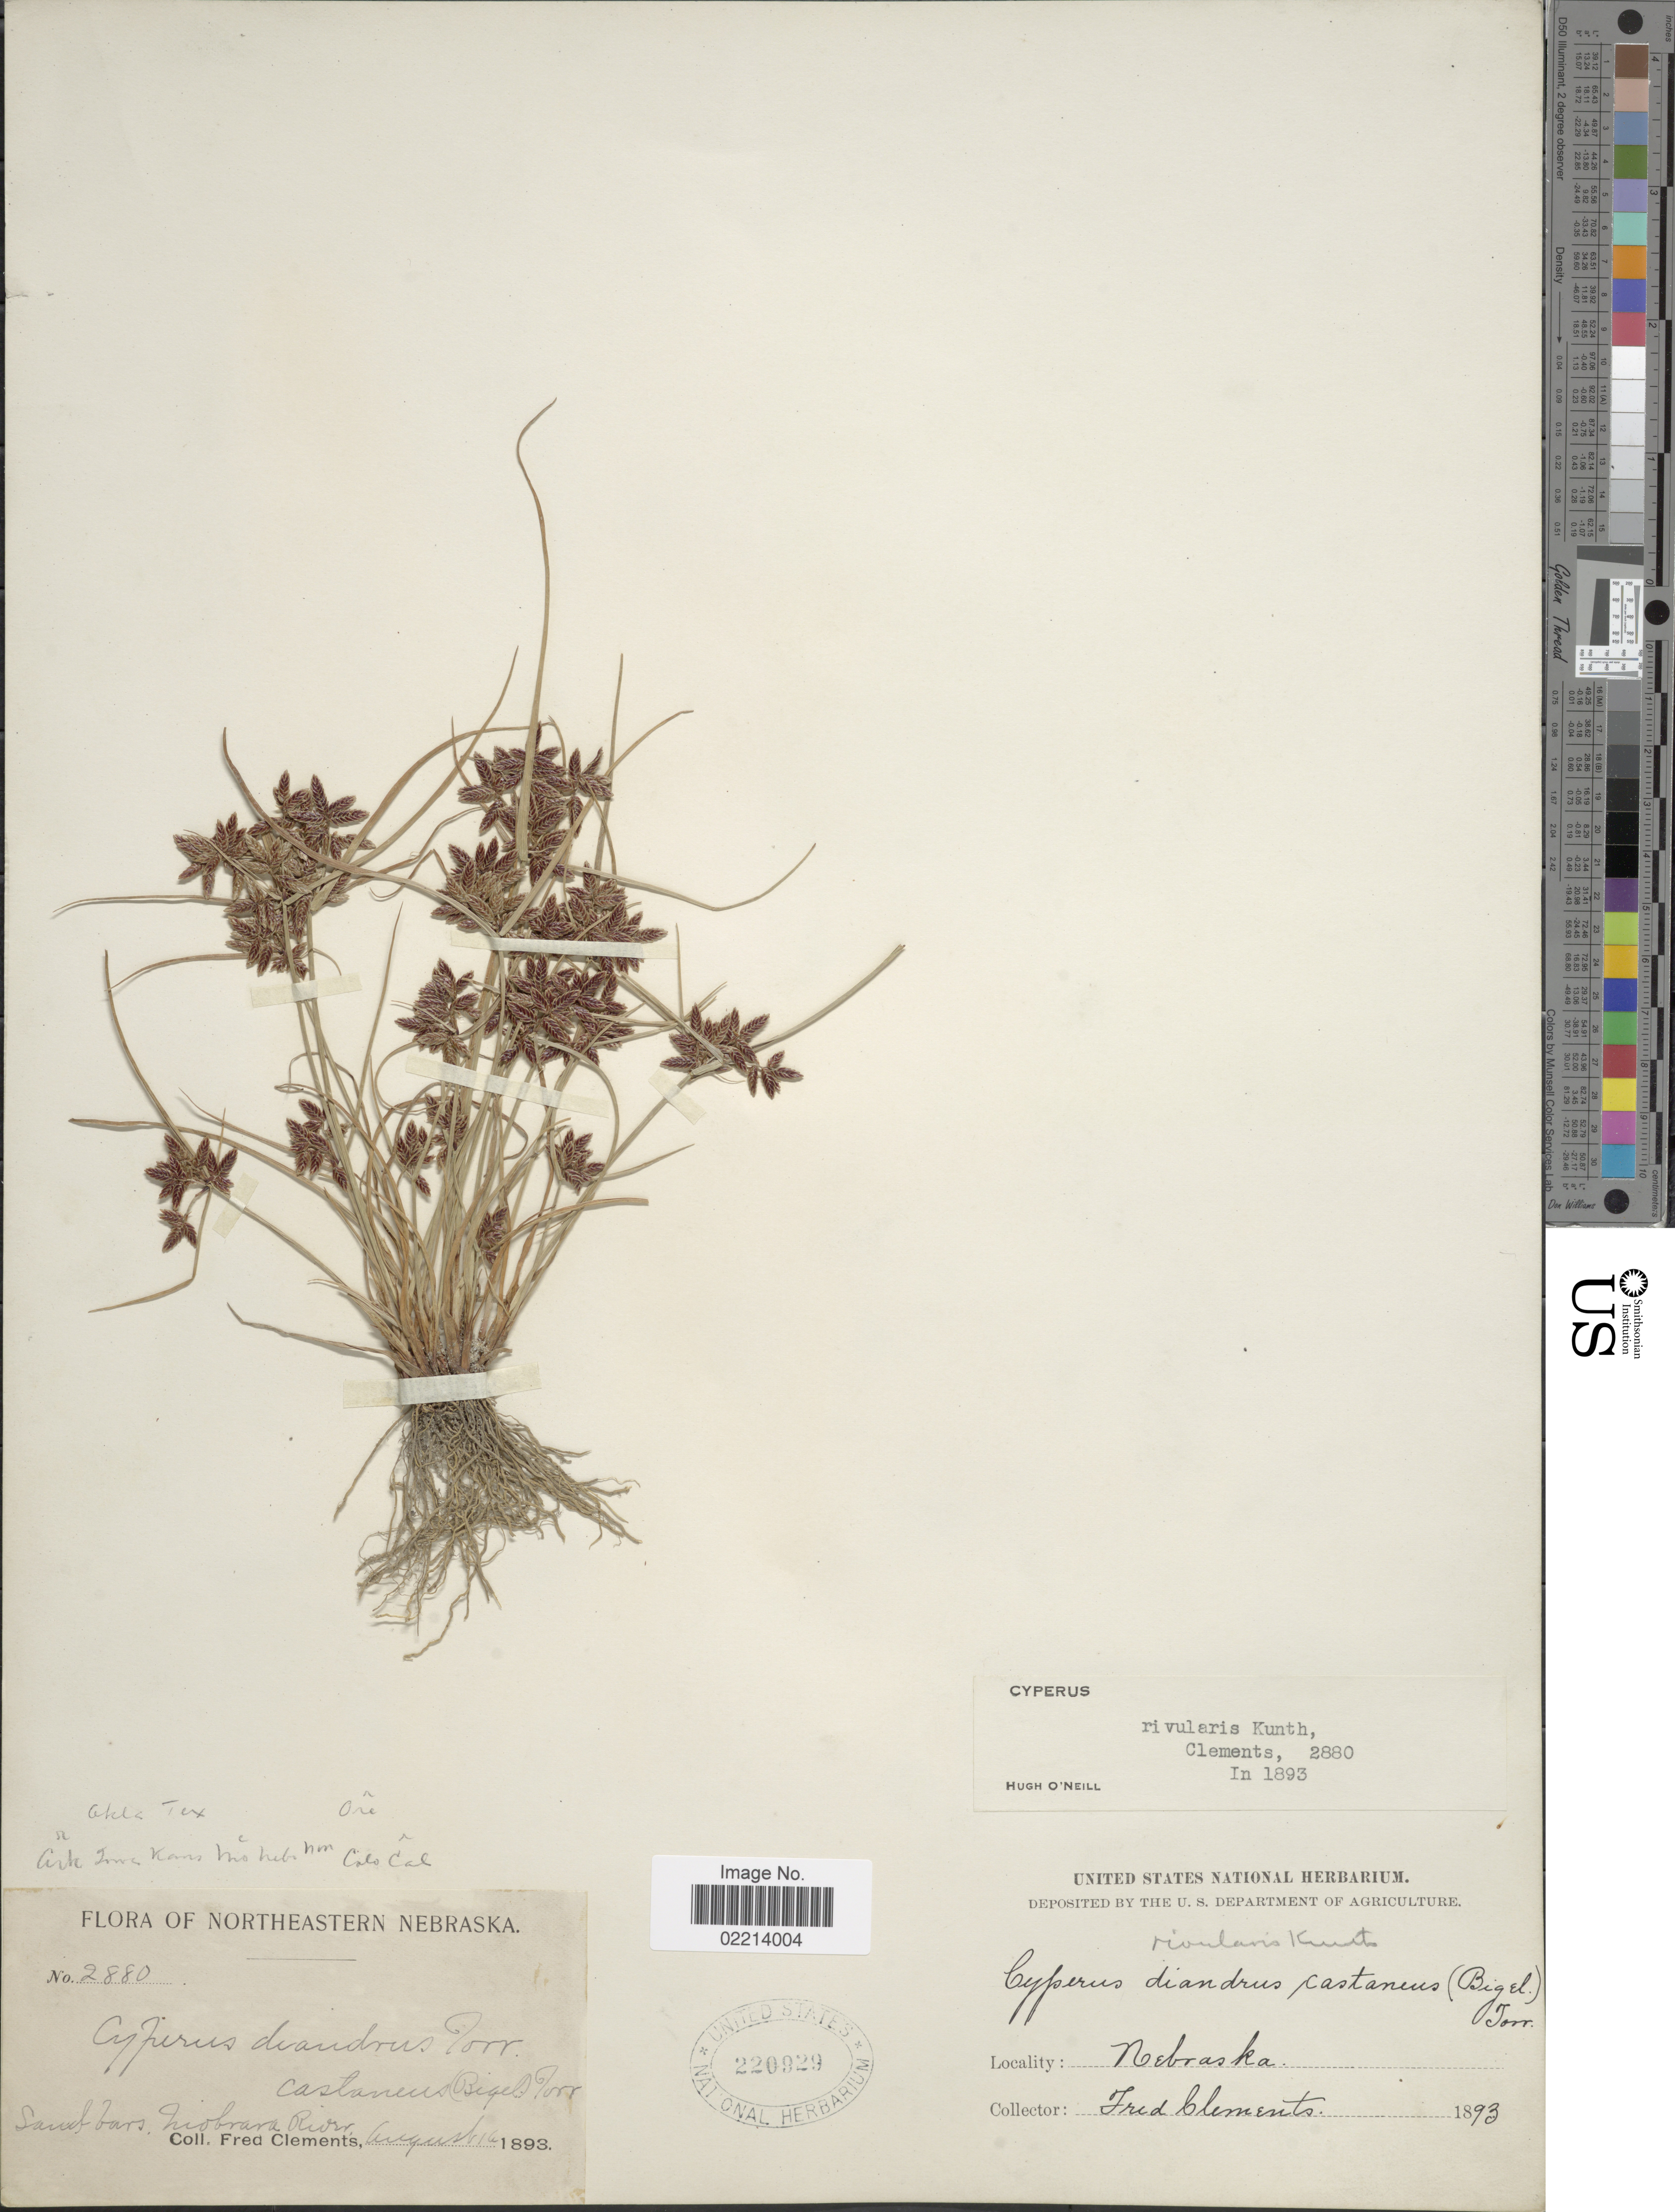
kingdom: Plantae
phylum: Tracheophyta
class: Liliopsida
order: Poales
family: Cyperaceae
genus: Cyperus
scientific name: Cyperus bipartitus Torr.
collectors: F. Clements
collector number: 2880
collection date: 1893-08-01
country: United States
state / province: Nebraska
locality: Northeastern Nebraska. Sand bars, Niobrara River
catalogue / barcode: US 220929